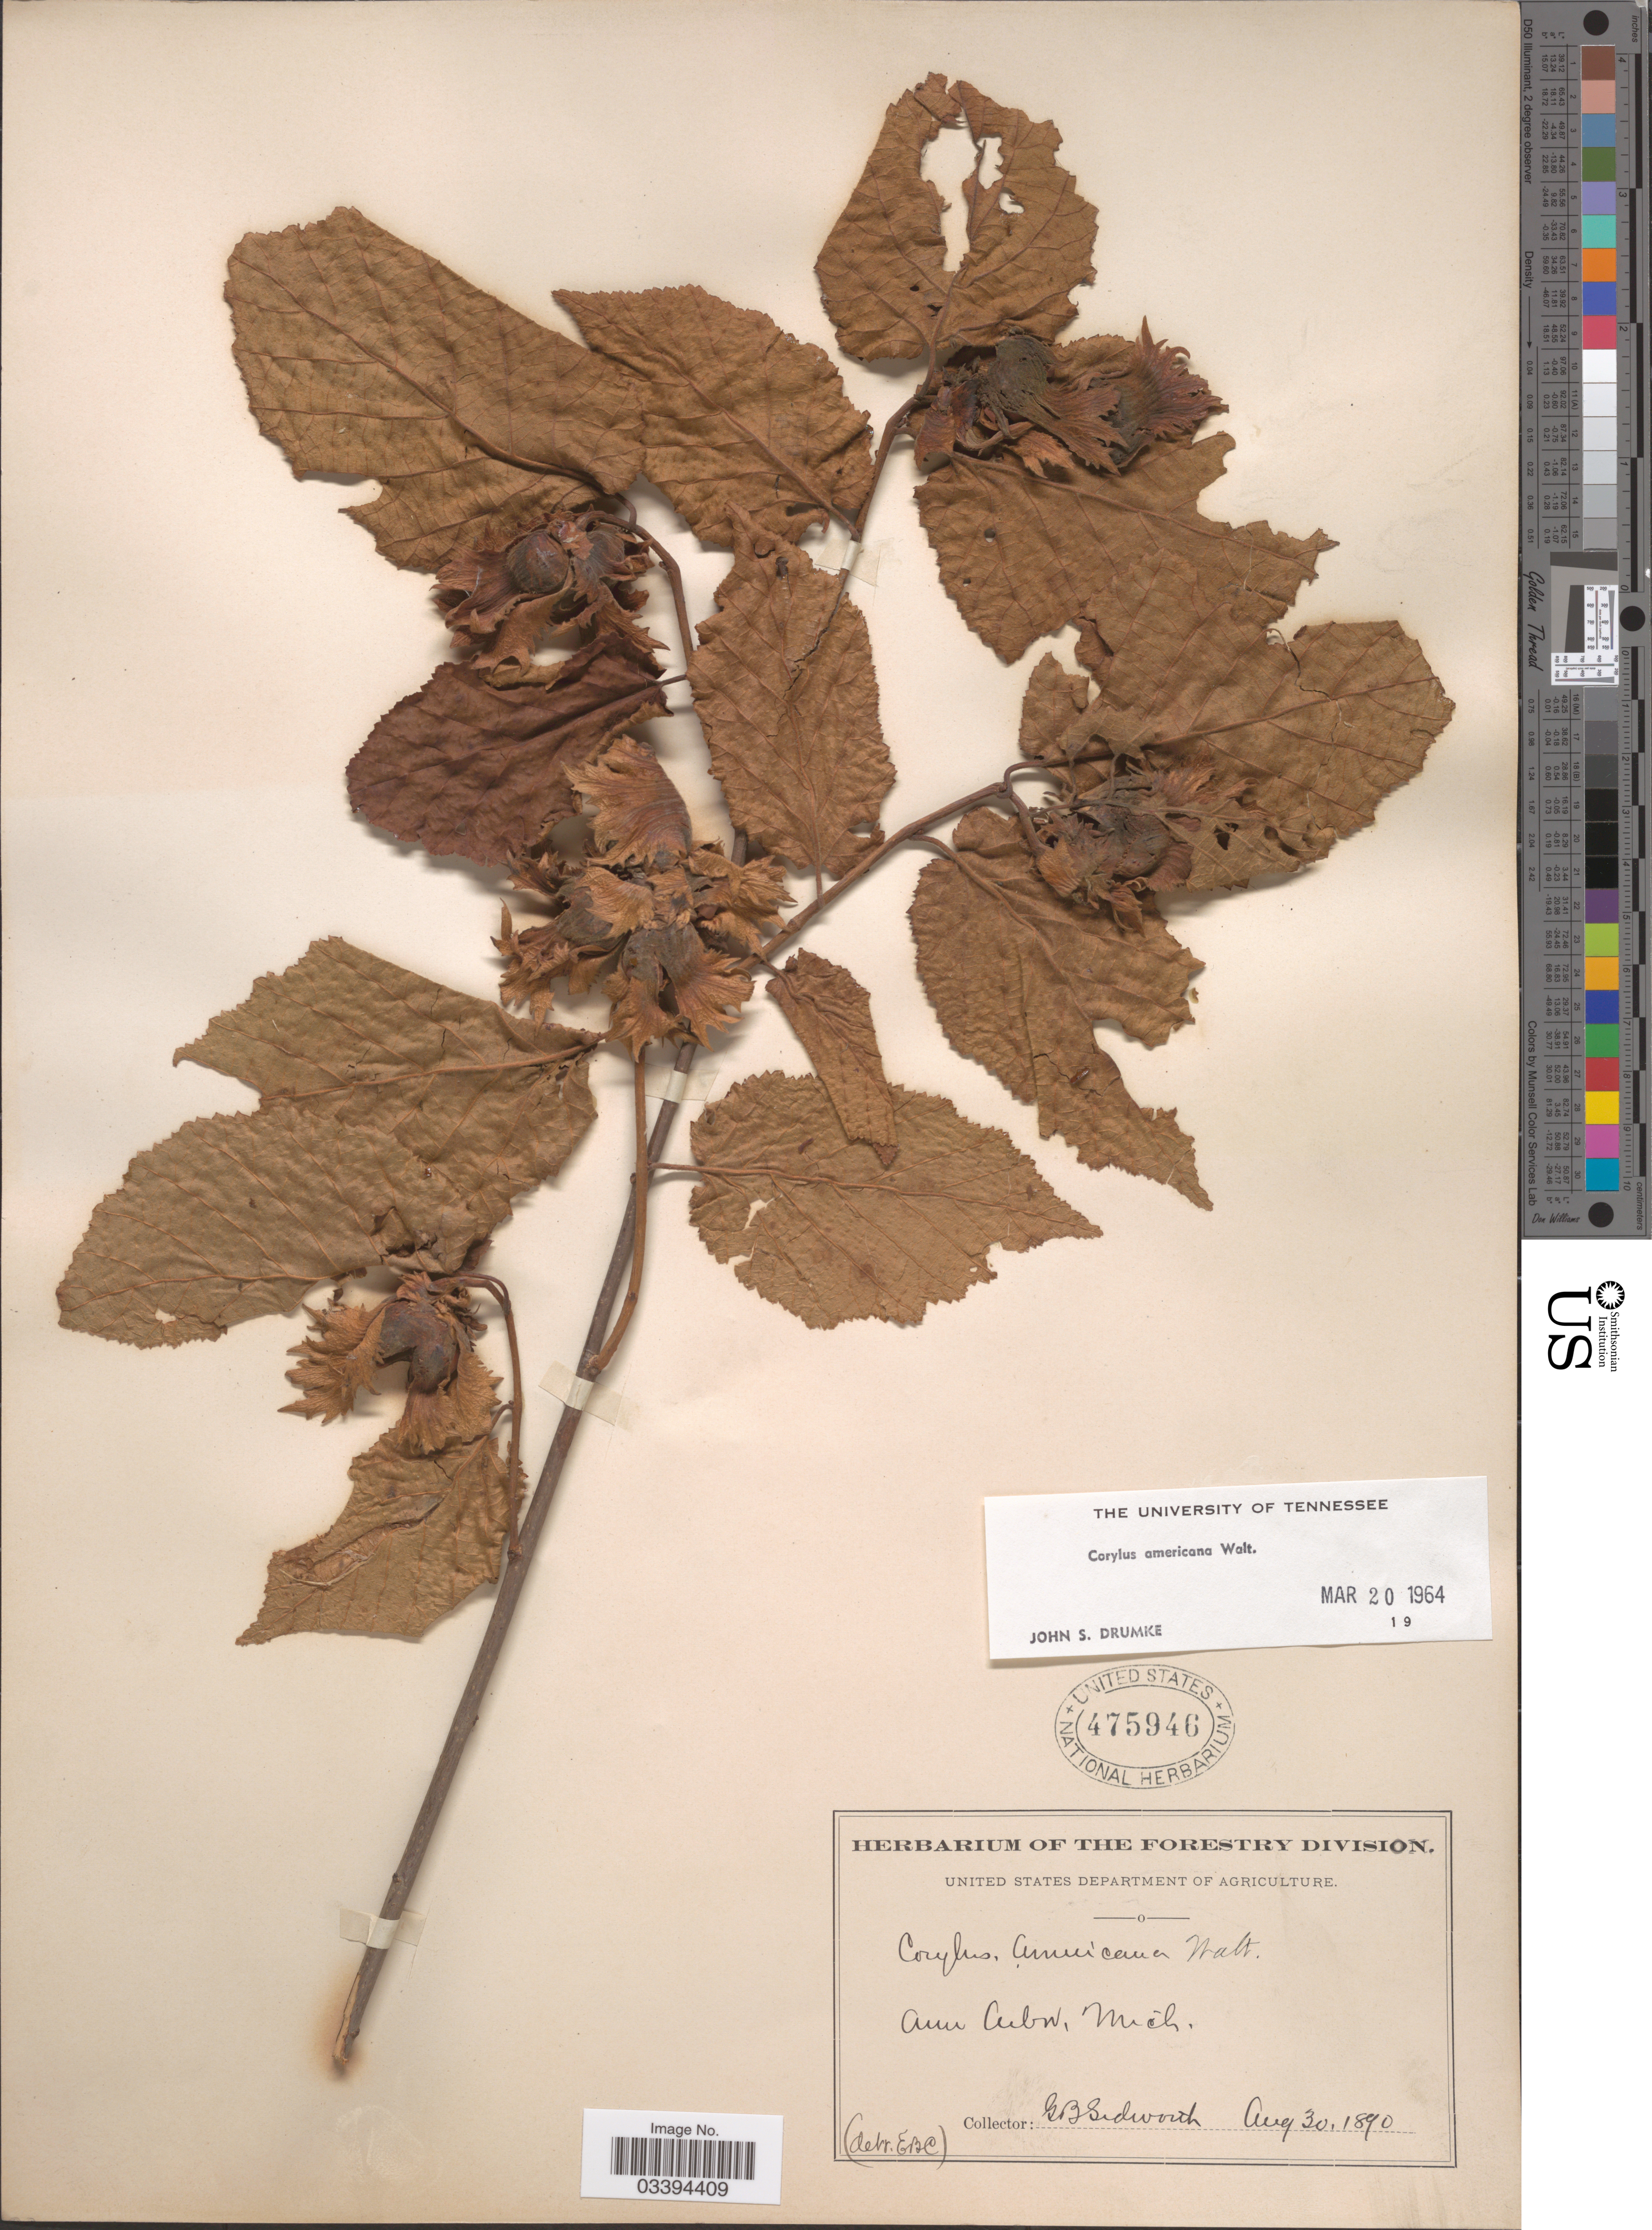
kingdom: Plantae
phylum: Tracheophyta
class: Magnoliopsida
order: Fagales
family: Betulaceae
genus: Corylus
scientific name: Corylus americana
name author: Walter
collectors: G. B. Sudworth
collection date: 1890-08-30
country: United States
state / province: Michigan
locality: Ann Arbor.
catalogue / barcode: US 475946